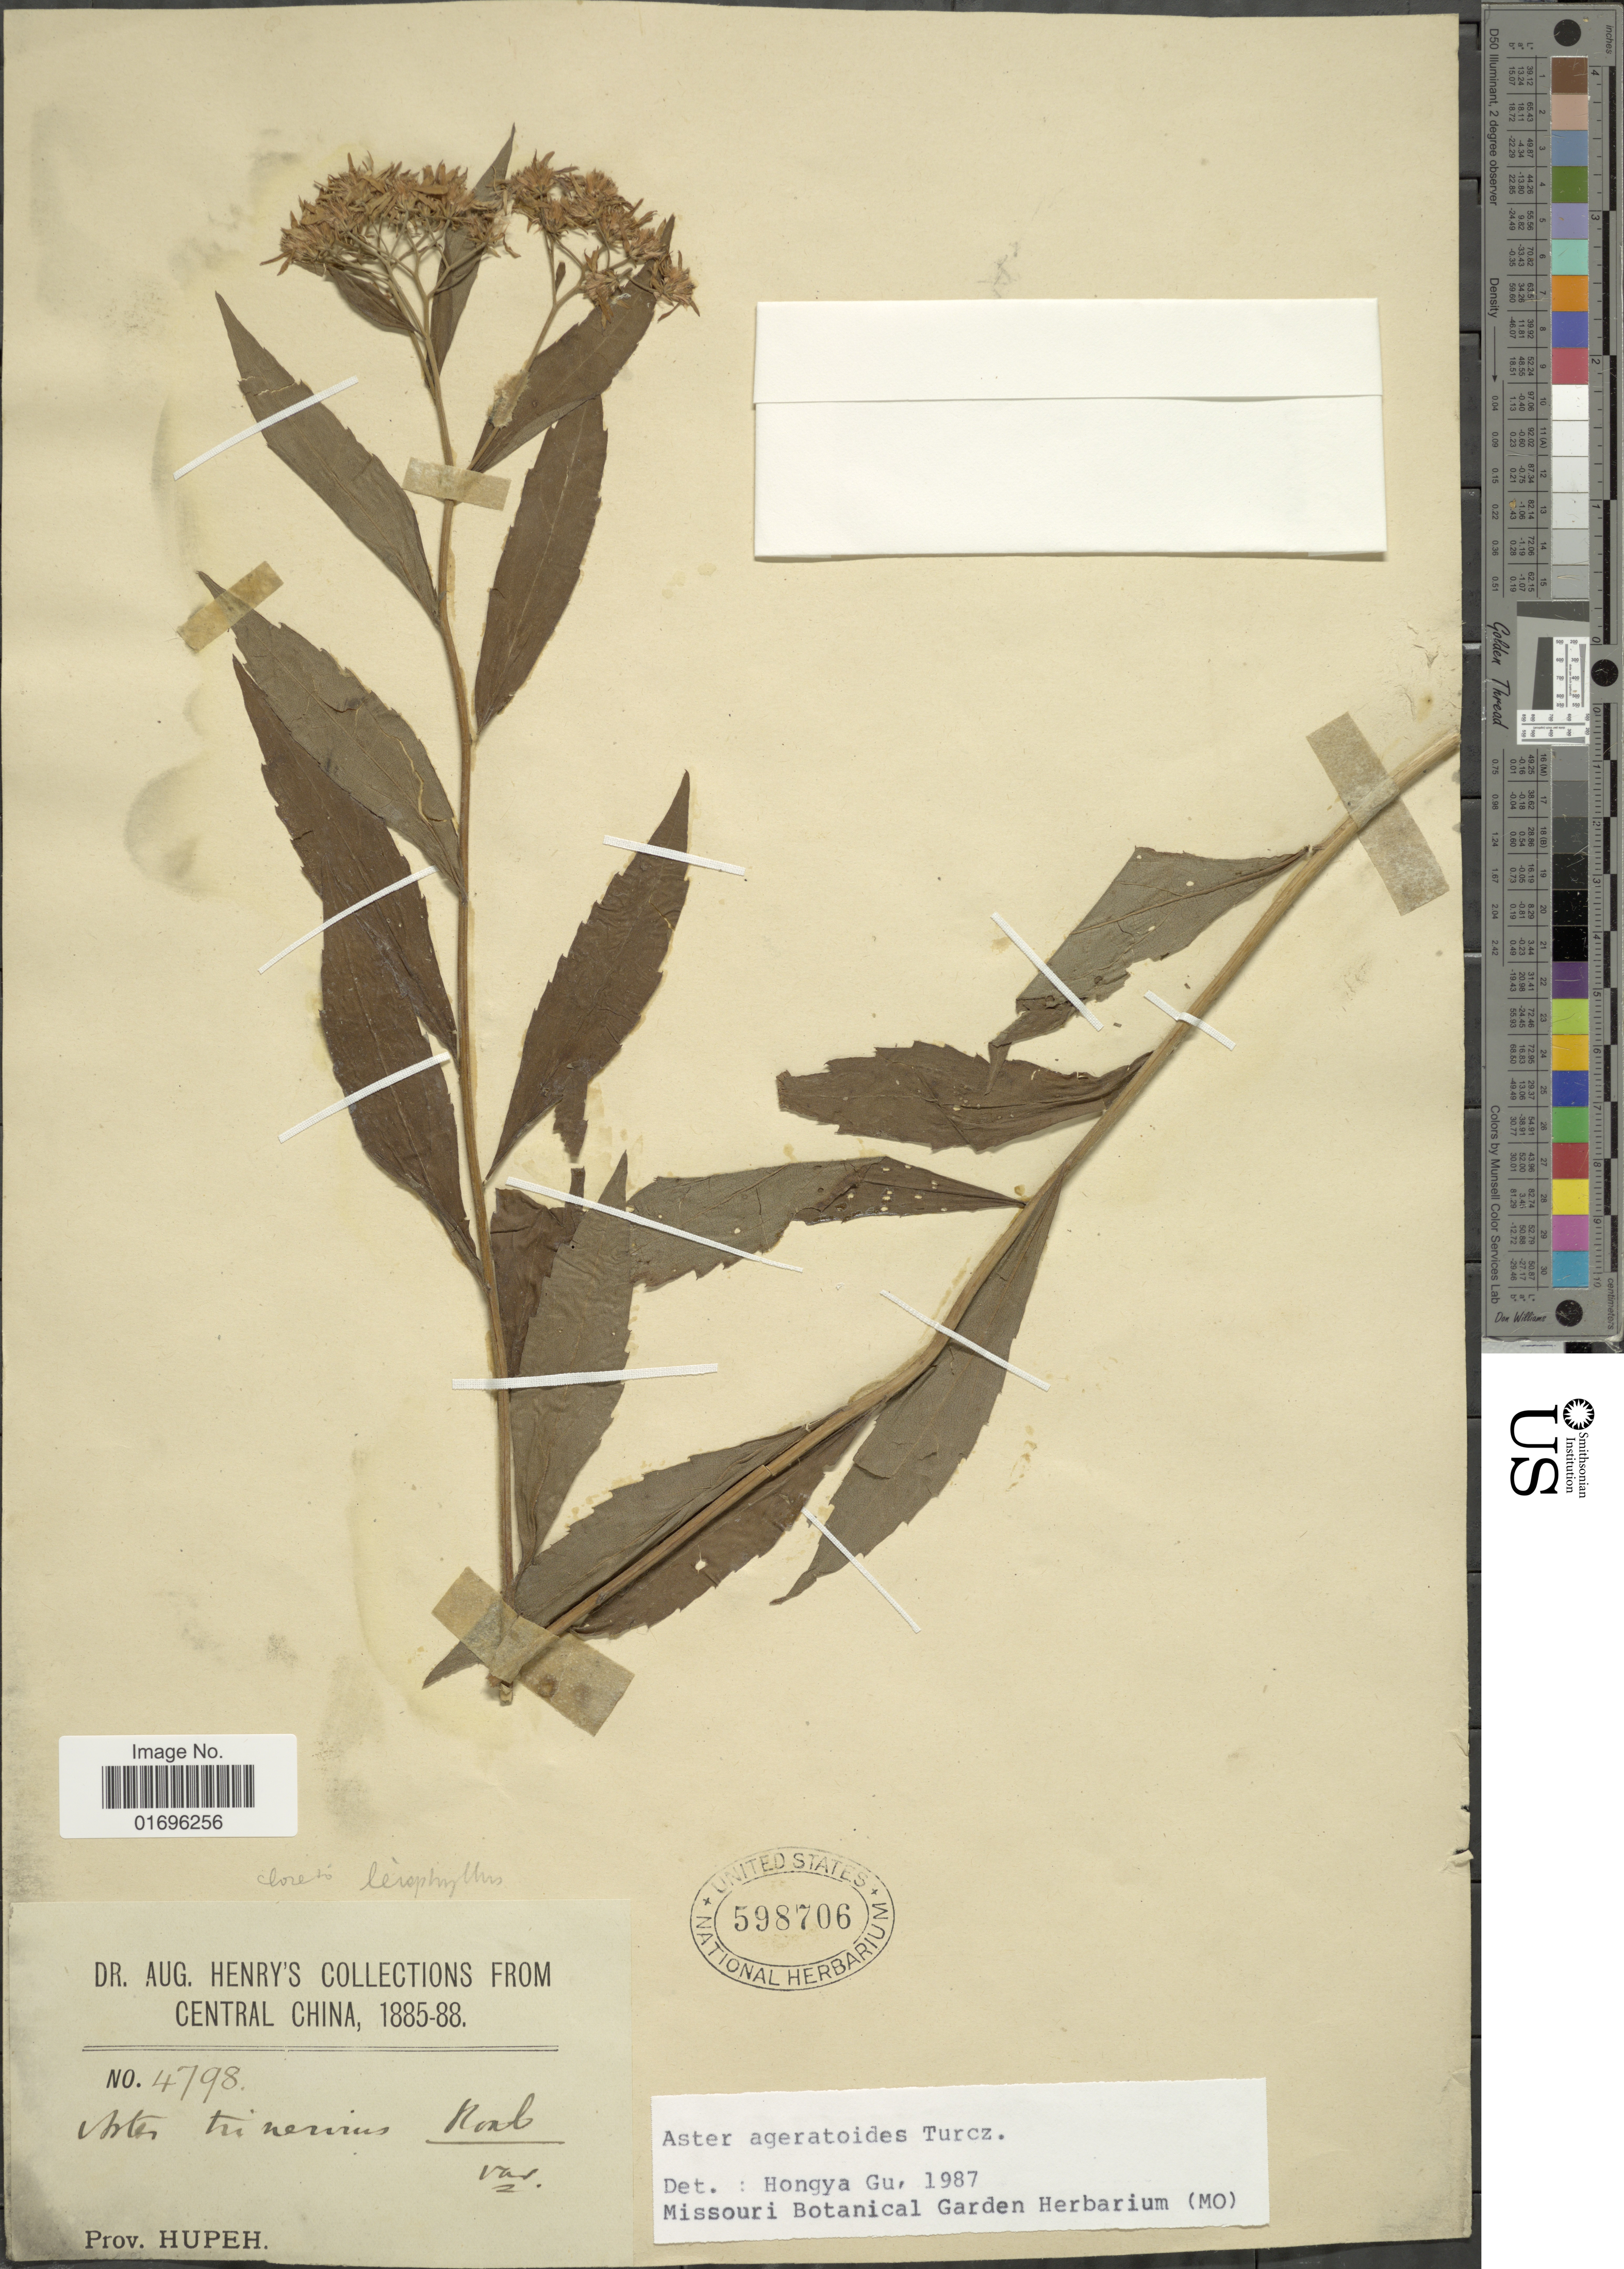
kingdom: Plantae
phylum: Tracheophyta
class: Magnoliopsida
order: Asterales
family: Asteraceae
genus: Aster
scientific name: Aster ageratoides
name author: Turcz.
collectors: A. Henry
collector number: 4798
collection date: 1885/1888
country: China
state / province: Hubei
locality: Central China. Prov. Hupeh.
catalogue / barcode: US 598706